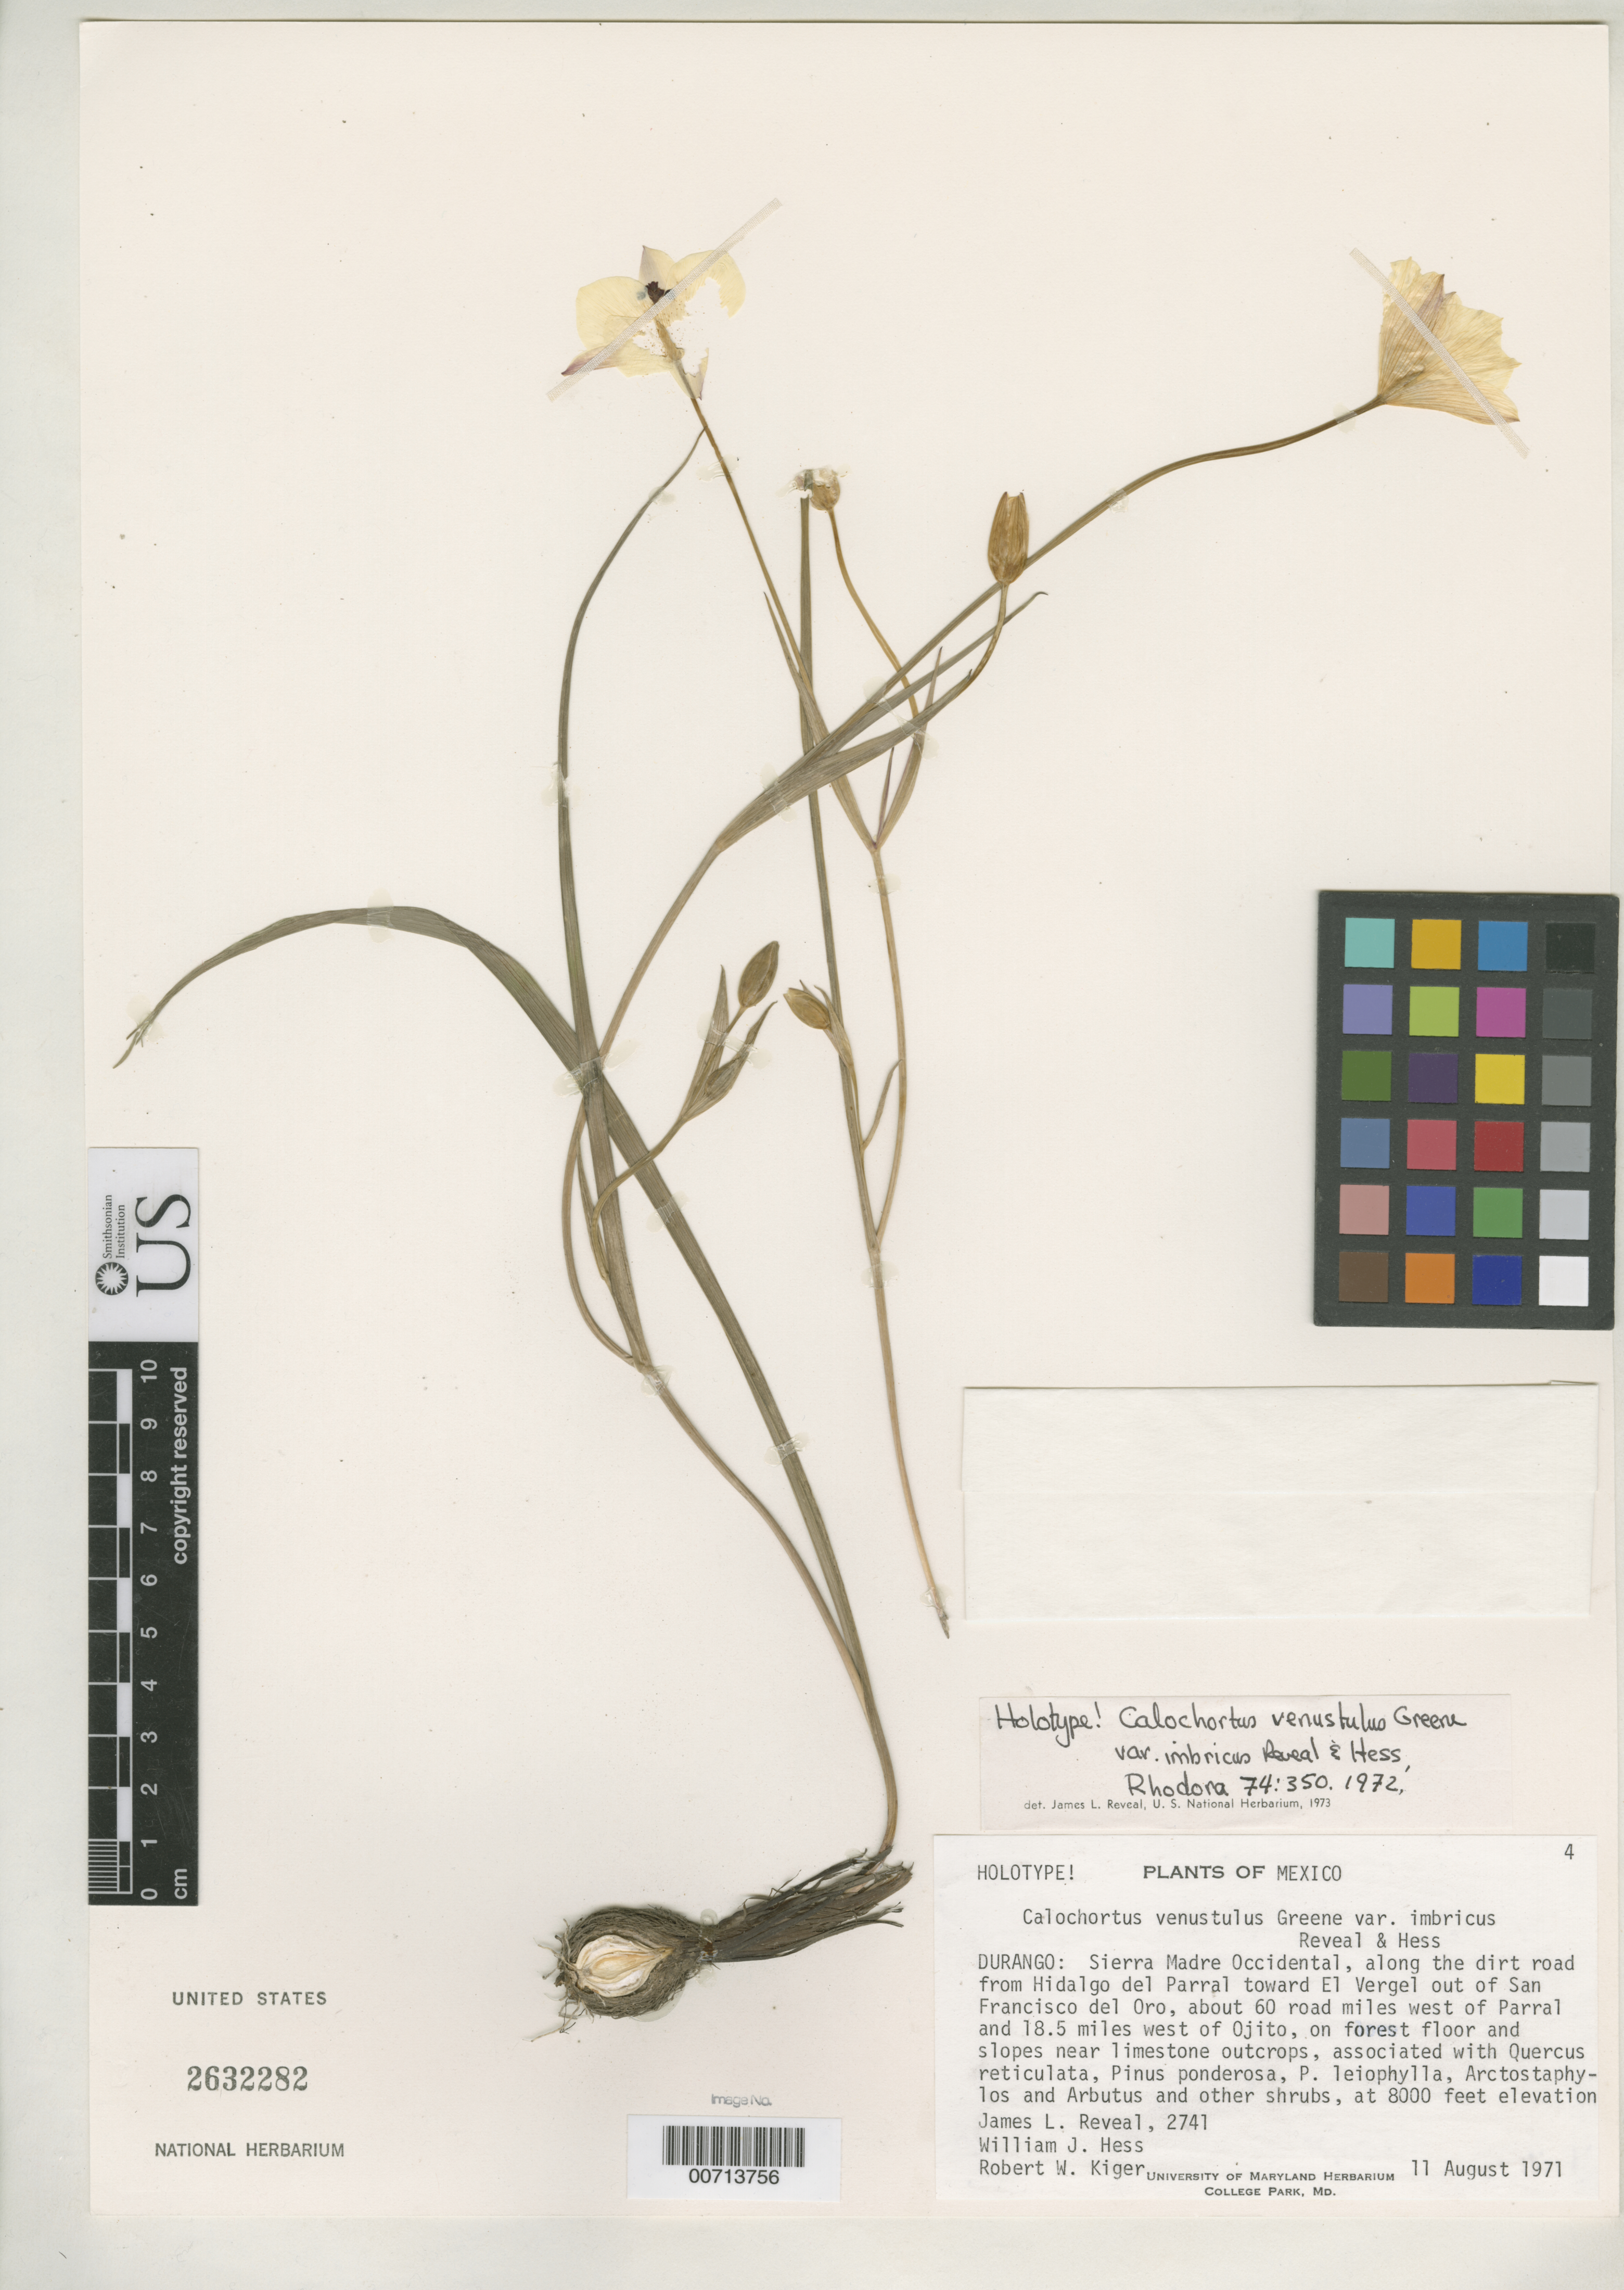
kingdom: Plantae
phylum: Tracheophyta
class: Liliopsida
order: Liliales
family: Liliaceae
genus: Calochortus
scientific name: Calochortus venustulus var. imbricus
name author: Reveal & W.J. Hess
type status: Holotype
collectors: J. L. Reveal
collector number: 2741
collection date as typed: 11 Aug 1971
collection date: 1971-08-11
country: Mexico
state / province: Durango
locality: Sierra Madre Occidental.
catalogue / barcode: US 2632282